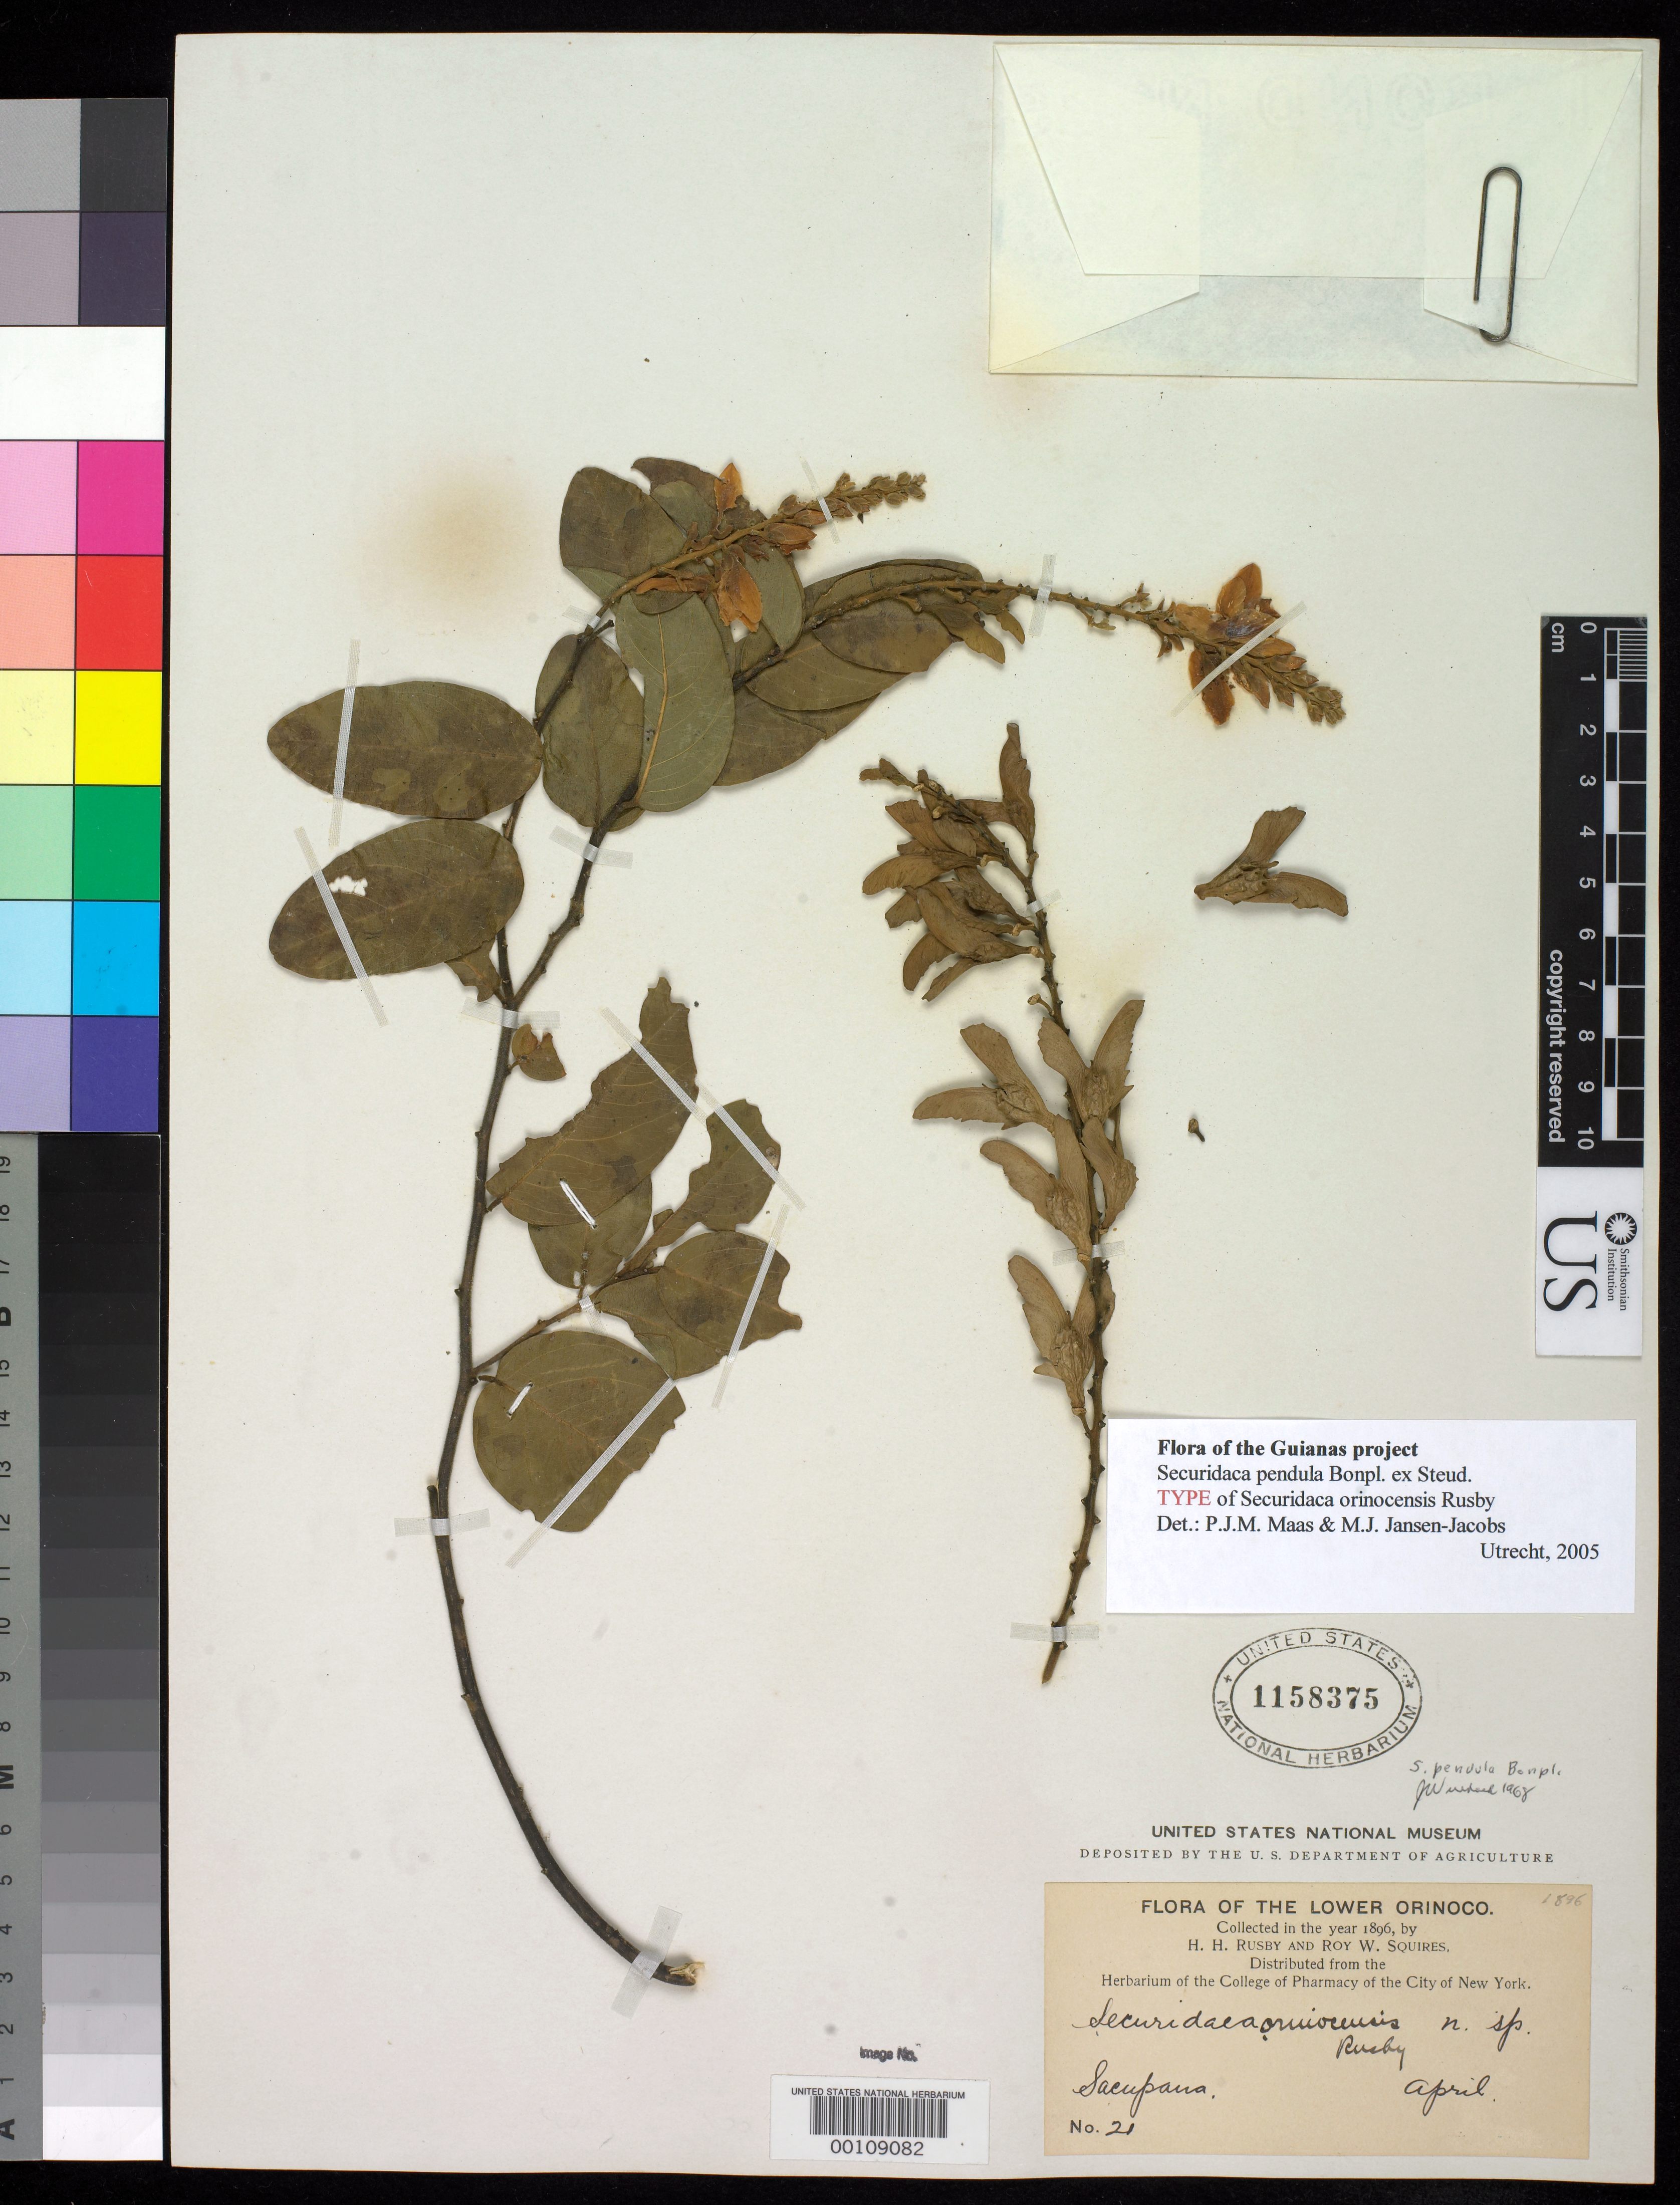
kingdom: Plantae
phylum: Tracheophyta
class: Magnoliopsida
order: Fabales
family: Polygalaceae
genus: Securidaca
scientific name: Securidaca orinocensis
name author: Rusby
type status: Isotype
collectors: H. H. Rusby & R. Squires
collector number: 21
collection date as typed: April 1896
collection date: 1896-04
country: Venezuela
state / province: Delta Amacuro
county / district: Antonio Díaz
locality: Lower Orinoco, Sacupana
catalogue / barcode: US 1158375